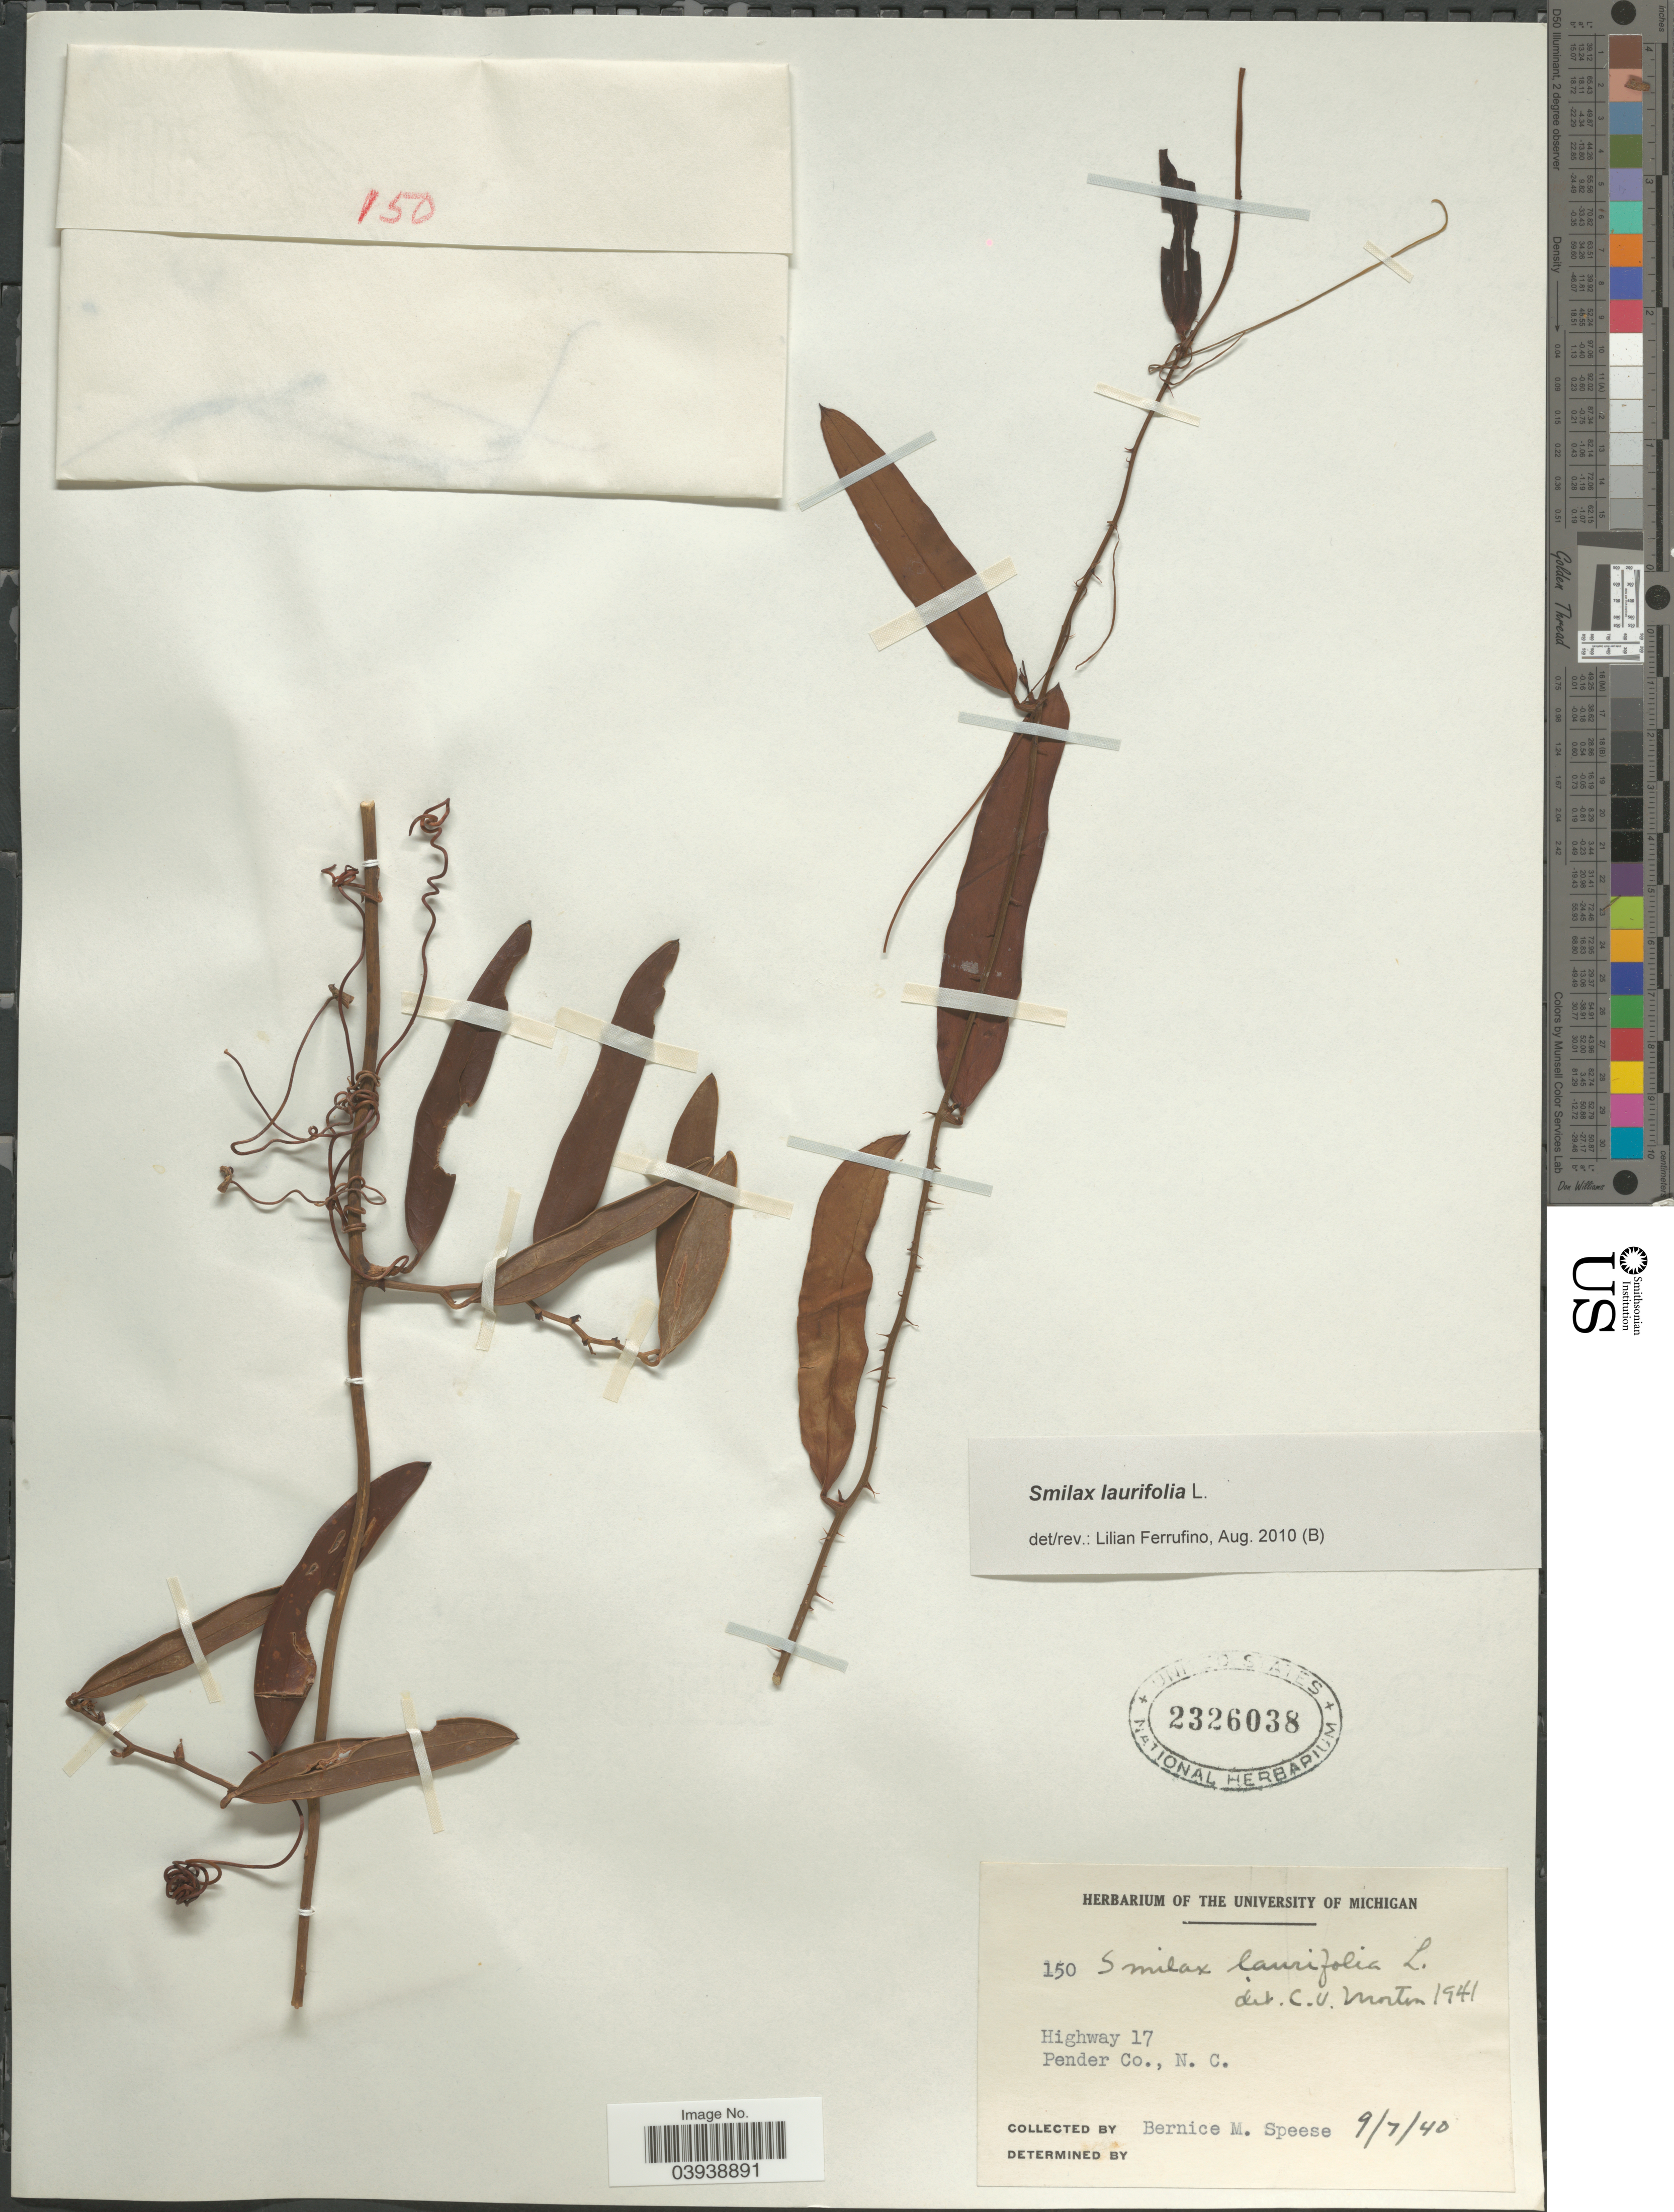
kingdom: Plantae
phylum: Tracheophyta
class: Liliopsida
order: Liliales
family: Smilacaceae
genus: Smilax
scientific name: Smilax laurifolia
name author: L.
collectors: B. Speese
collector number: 150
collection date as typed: Transcribed d/m/y: 7/9/40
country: United States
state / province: North Carolina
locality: Highway 17. Pender Co.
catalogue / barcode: US 2326038